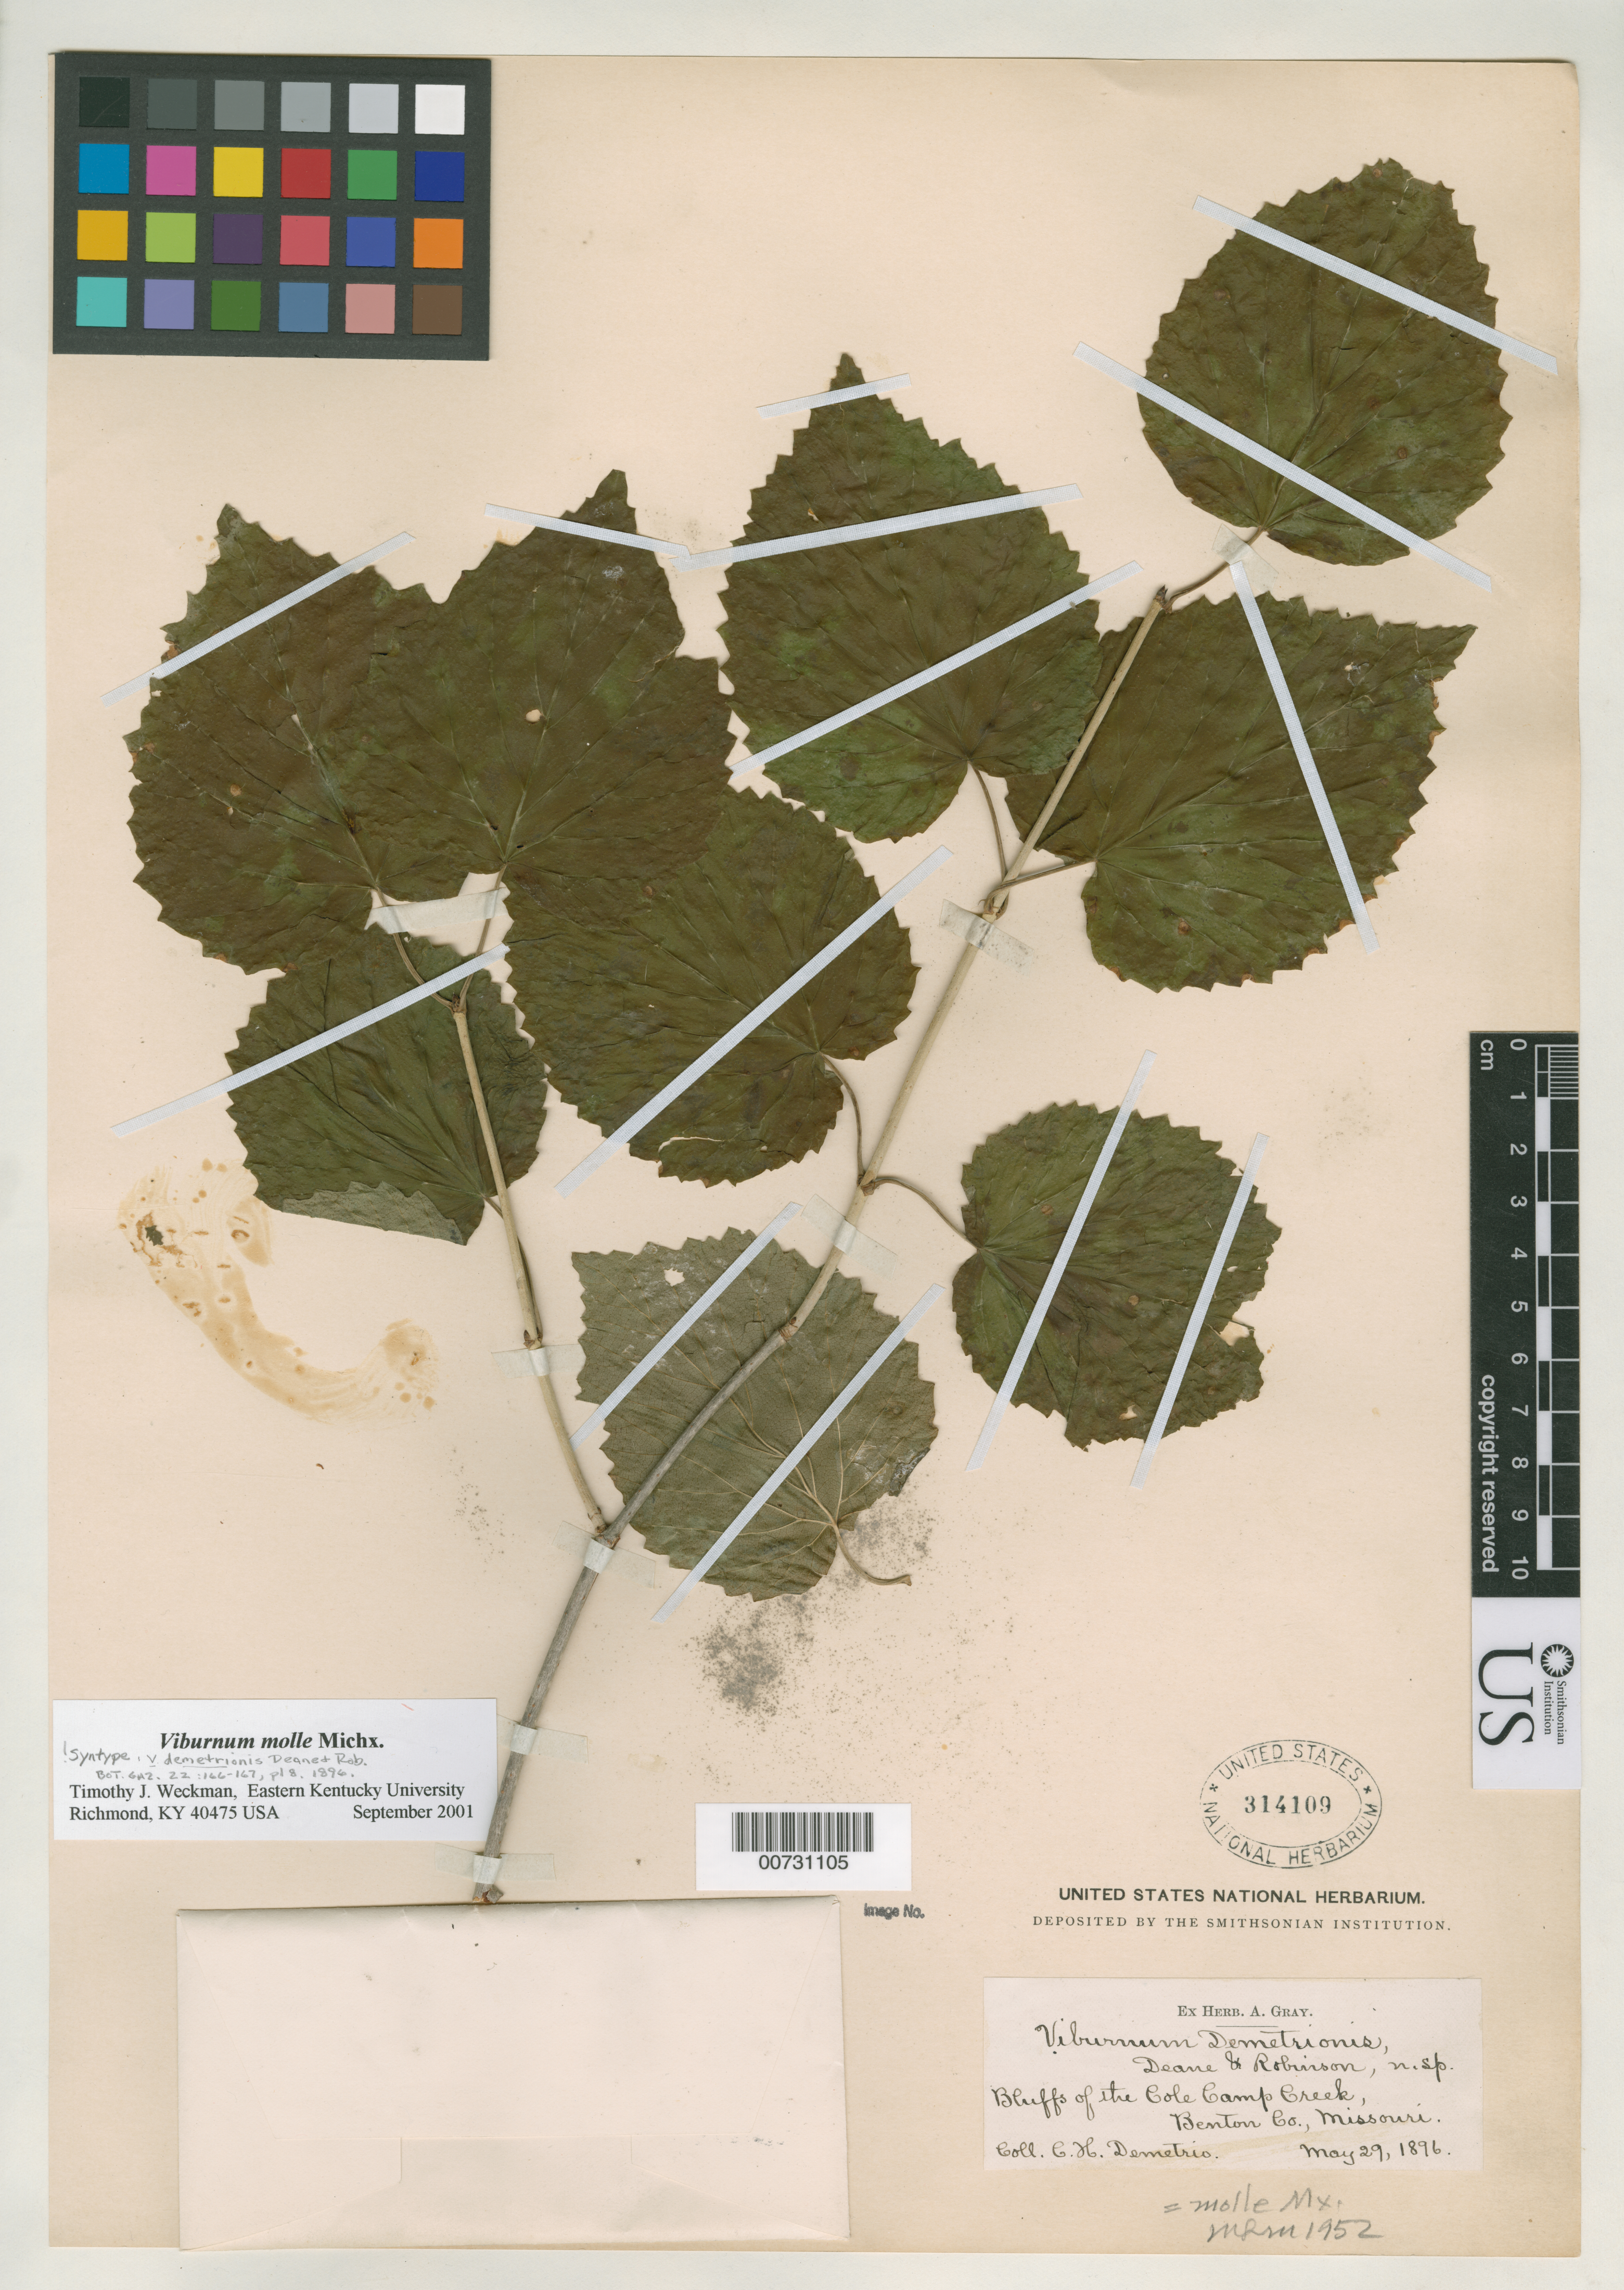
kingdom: Plantae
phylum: Tracheophyta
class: Magnoliopsida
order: Dipsacales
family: Viburnaceae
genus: Viburnum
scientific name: Viburnum demetrionis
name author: W. Deane & B.L. Rob.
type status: Isosyntype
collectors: C. Demetrio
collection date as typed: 29 May 1896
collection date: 1896-05-29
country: United States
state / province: Missouri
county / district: Benton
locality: Bluffs of the Cole Camp Creek, Benton Co., Missouri.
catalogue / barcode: US 314109